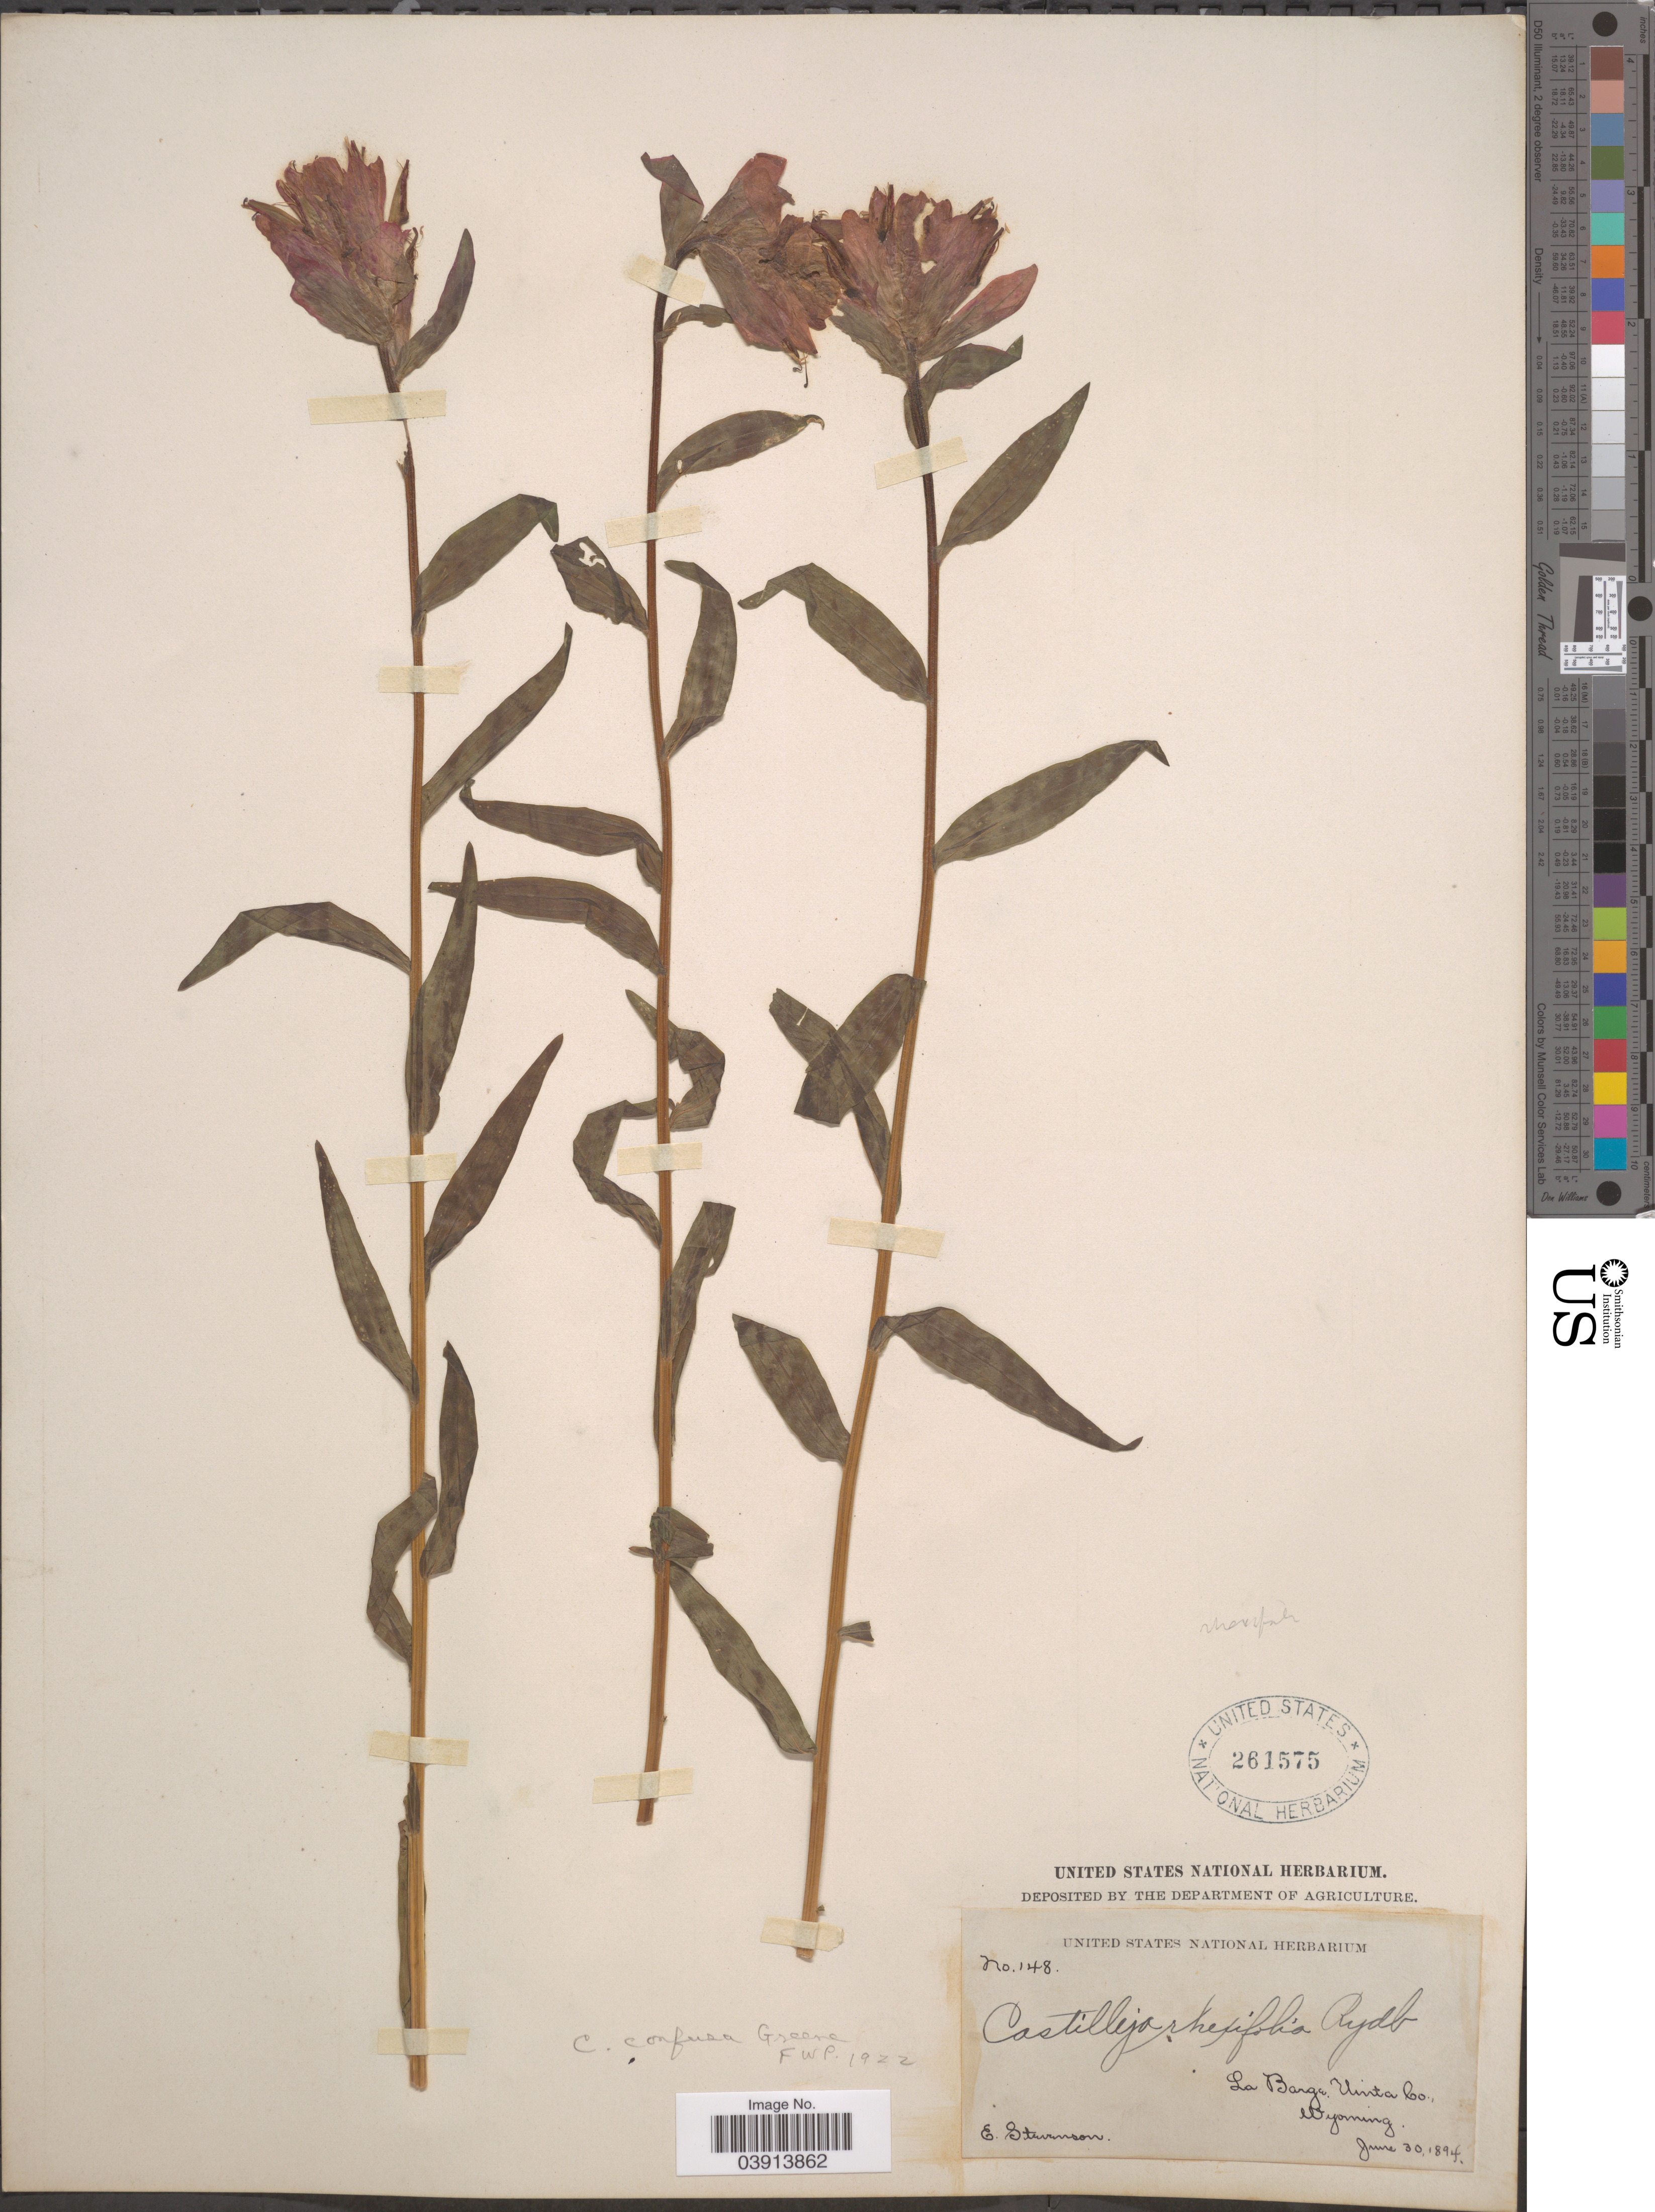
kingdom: Plantae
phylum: Tracheophyta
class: Magnoliopsida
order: Lamiales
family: Orobanchaceae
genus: Castilleja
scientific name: Castilleja rhexiifolia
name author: Rydb.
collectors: E. Stevenson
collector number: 148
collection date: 1894-06-30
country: United States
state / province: Wyoming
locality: La Barge, Uinta Co.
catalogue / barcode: US 261575